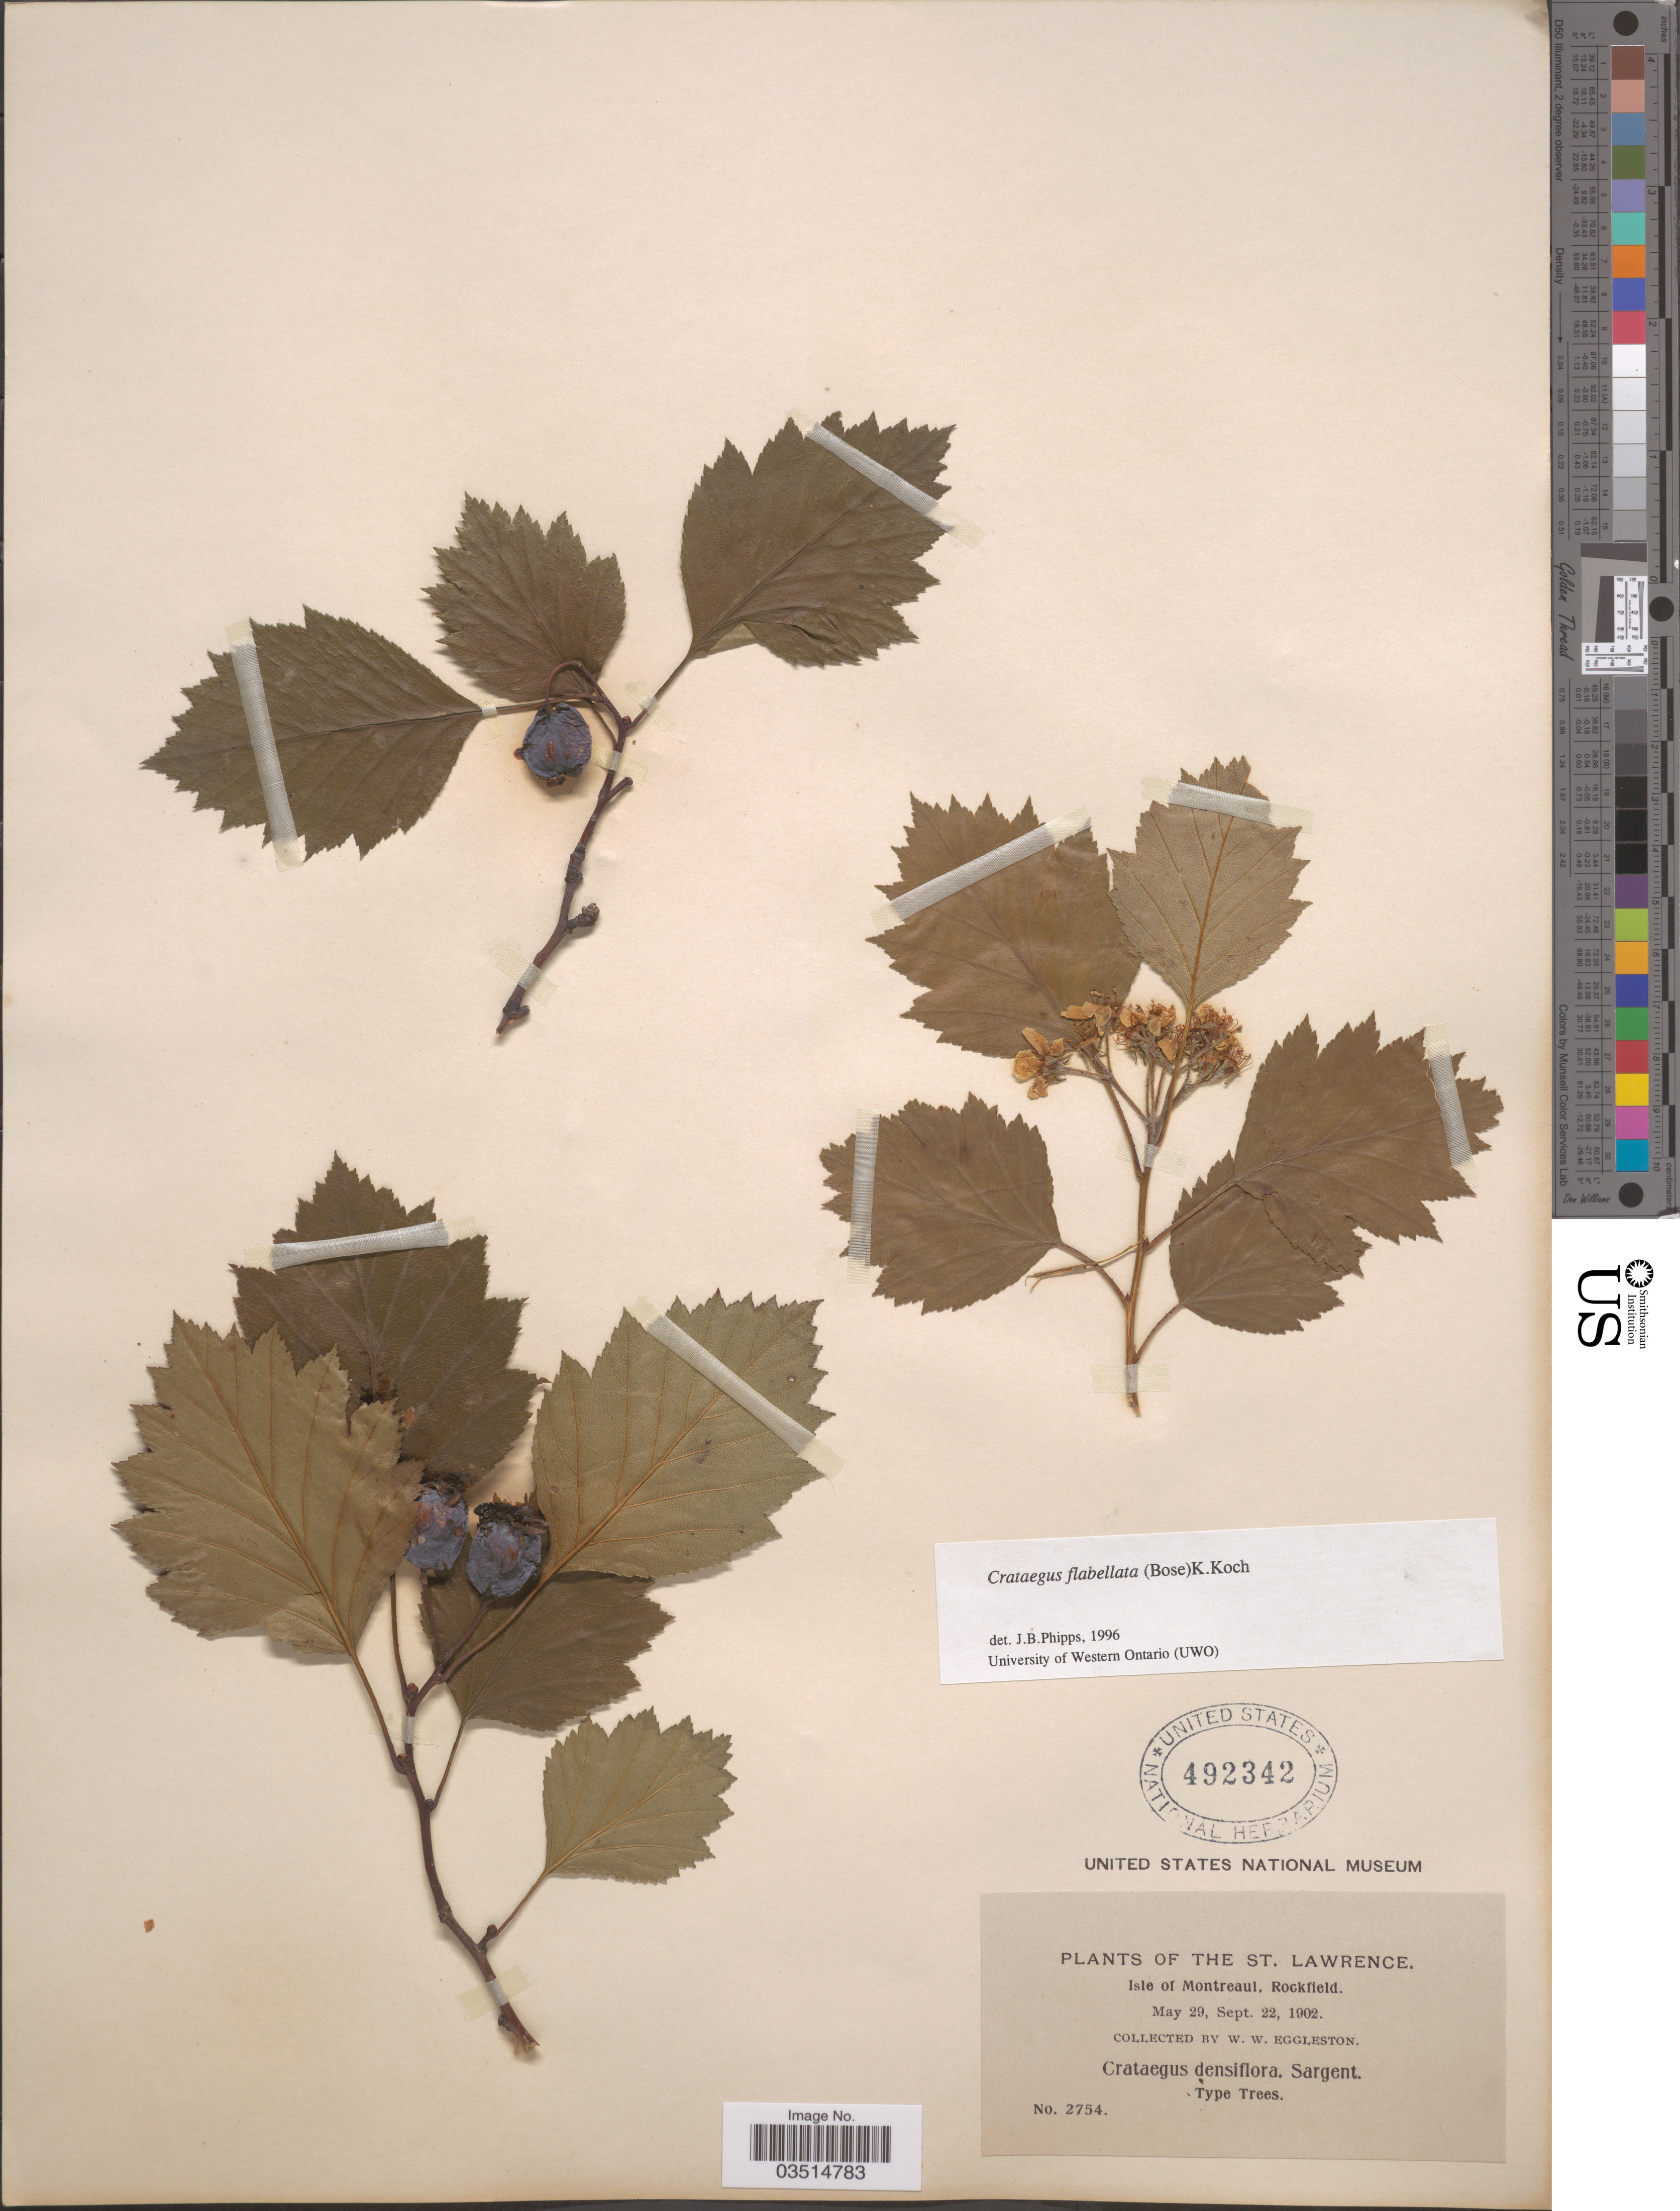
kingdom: Plantae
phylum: Tracheophyta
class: Magnoliopsida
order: Rosales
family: Rosaceae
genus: Crataegus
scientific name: Crataegus flabellata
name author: (Bosc) K. Koch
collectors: W. W. Eggleston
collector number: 2754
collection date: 1902-05-29/1902-09-22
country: Canada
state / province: Quebec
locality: The St. Lawrence. Isle of Montreaul, Rockfield.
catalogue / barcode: US 492342